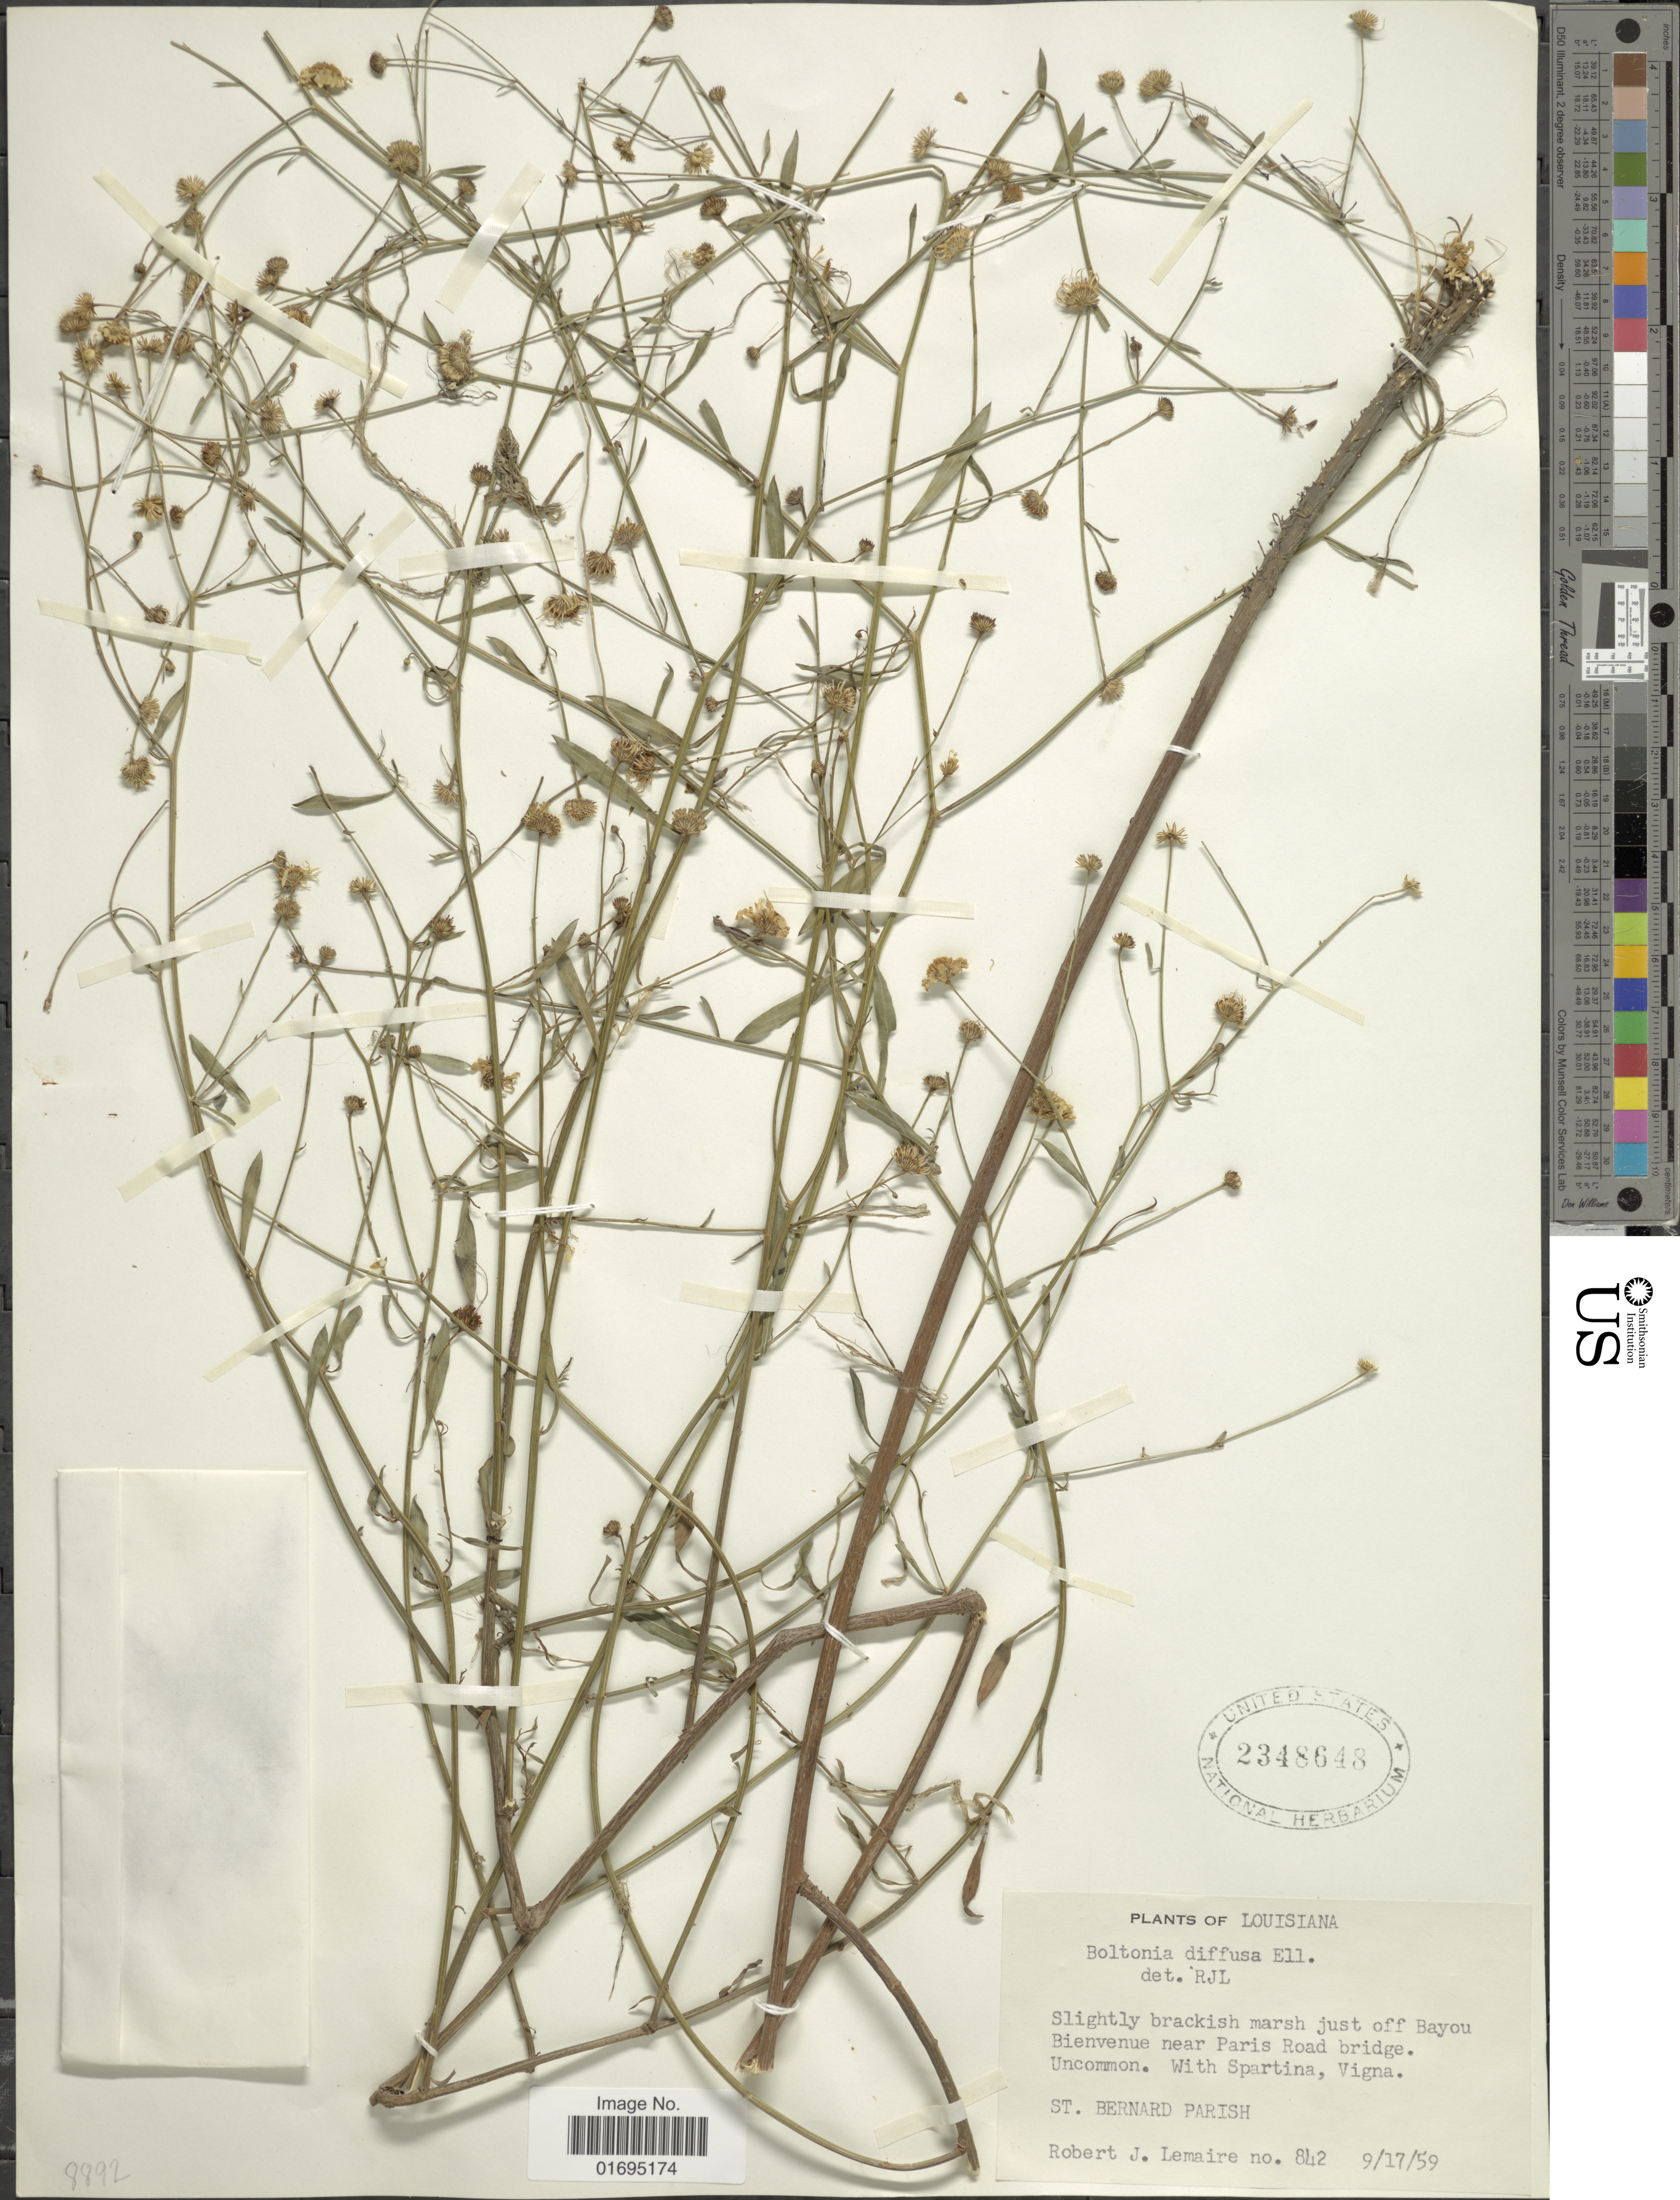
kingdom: Plantae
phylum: Tracheophyta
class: Magnoliopsida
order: Asterales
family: Asteraceae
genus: Boltonia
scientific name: Boltonia diffusa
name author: Elliott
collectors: R. J. Lemaire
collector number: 842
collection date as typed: Transcribed d/m/y: 19/9/59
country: United States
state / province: Louisiana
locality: Slightly brackish marsh just off Bayou Bienvenue near Paris Road Bridge, St. Bernard Parish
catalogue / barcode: US 2348648